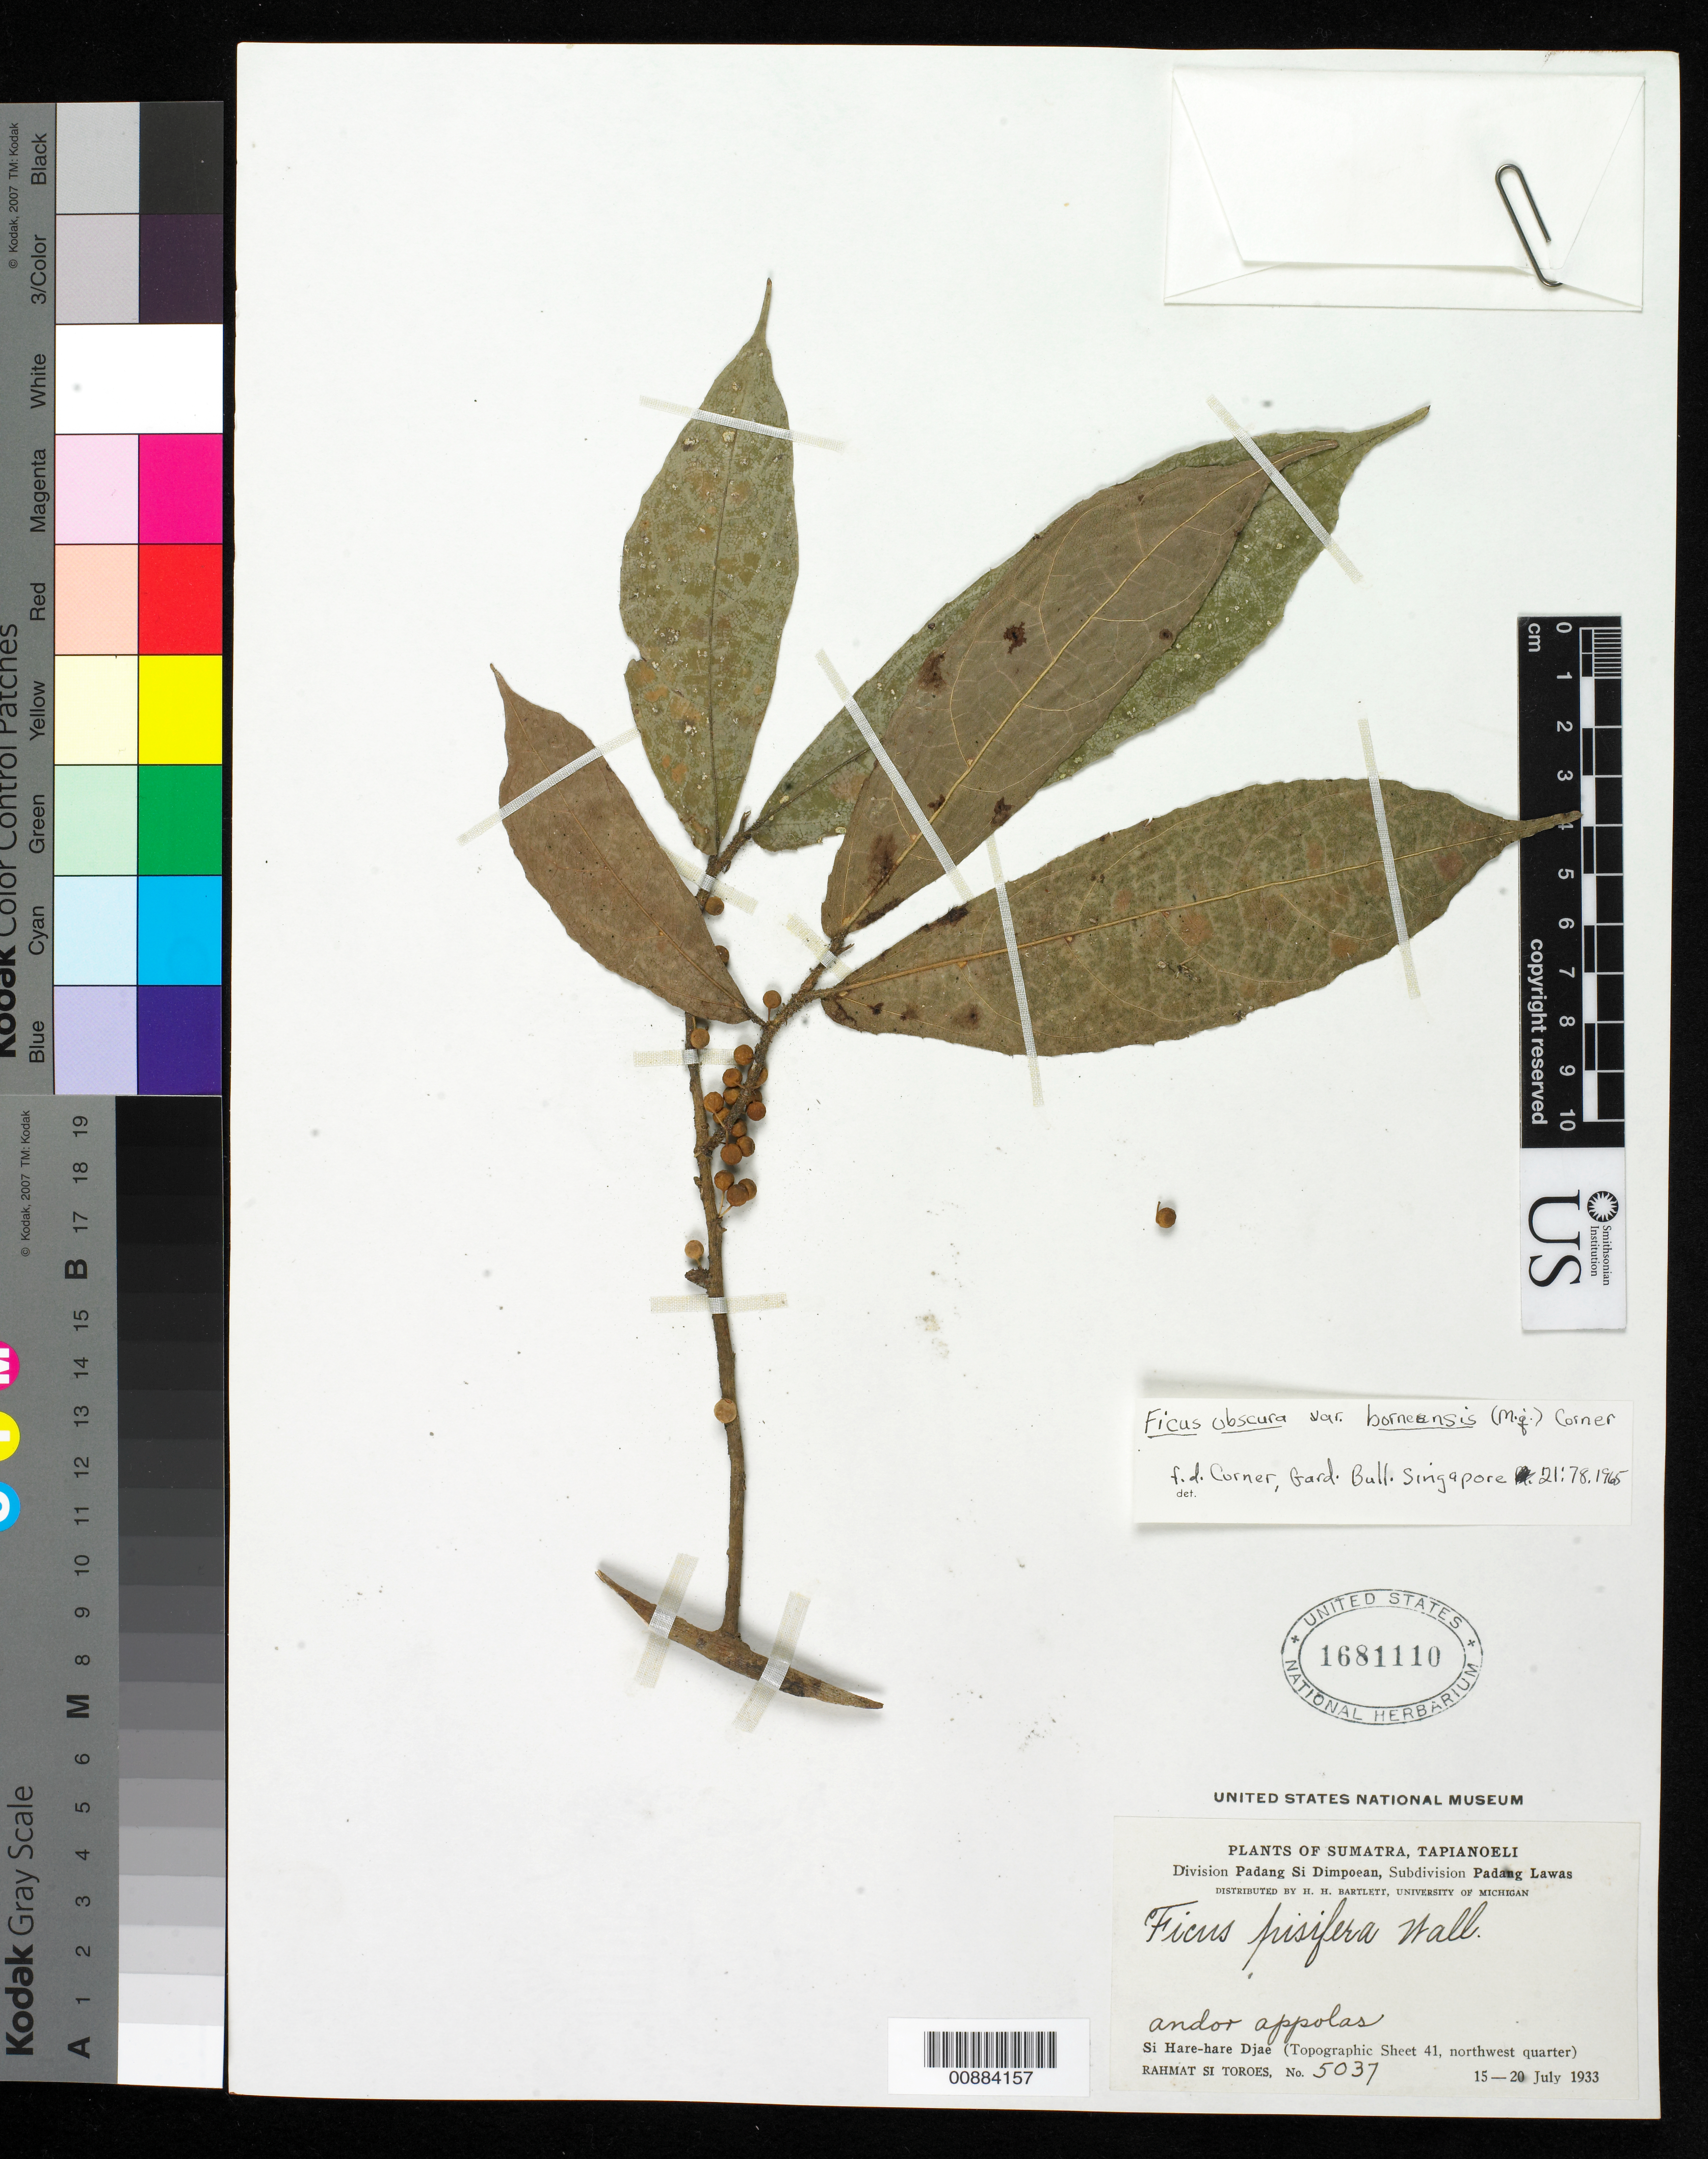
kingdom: Plantae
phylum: Tracheophyta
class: Magnoliopsida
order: Rosales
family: Moraceae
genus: Ficus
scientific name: Ficus obscura var. borneensis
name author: (Miq.) Corner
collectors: Rahmat Si Boeea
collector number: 5037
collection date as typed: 15 Jul 1933 to 20 Jul 1933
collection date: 1933-07-15/1933-07-20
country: Indonesia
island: Sumatra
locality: Sumatra, Tapianoeli, Padang Si Dioean Div., Pdan Lawas subdiv., Si Hare-hare Djae (Topographic Sheet 41, NW qtr)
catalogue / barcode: US 1681110